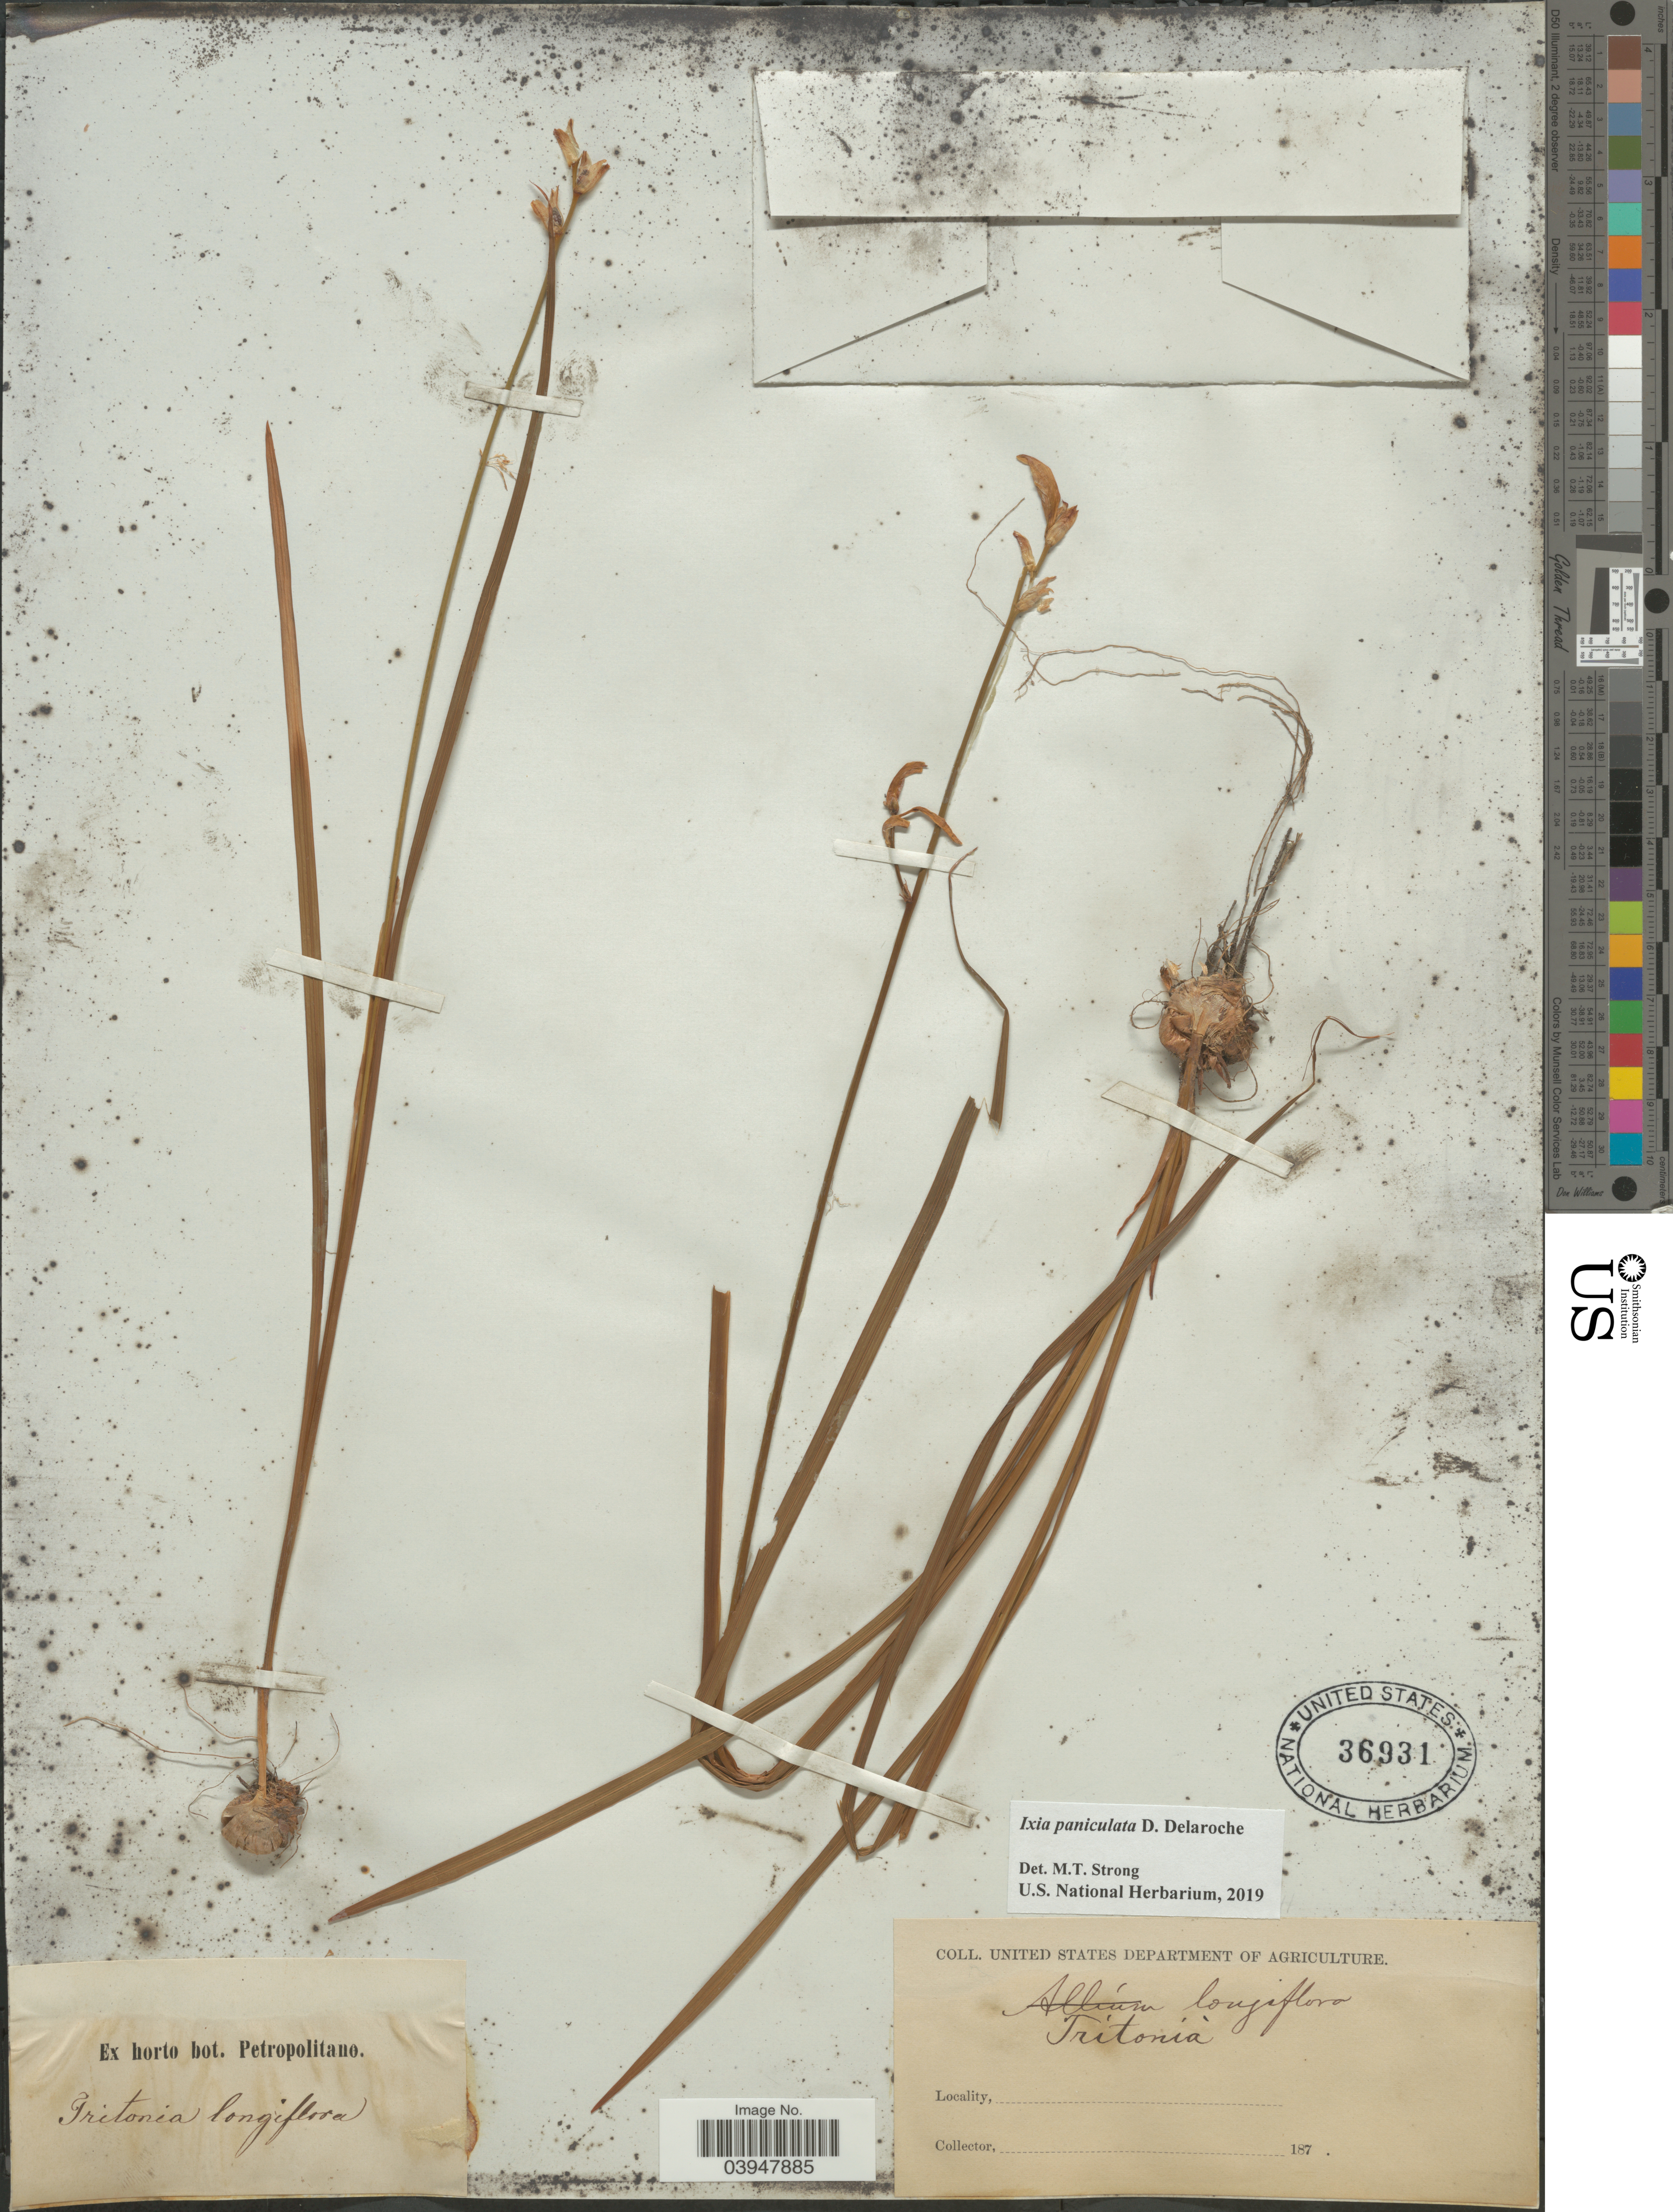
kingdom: Plantae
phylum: Tracheophyta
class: Liliopsida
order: Asparagales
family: Iridaceae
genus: Ixia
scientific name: Ixia sp.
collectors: ex Horto Bot. Petropolitano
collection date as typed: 187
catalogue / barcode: US 36931